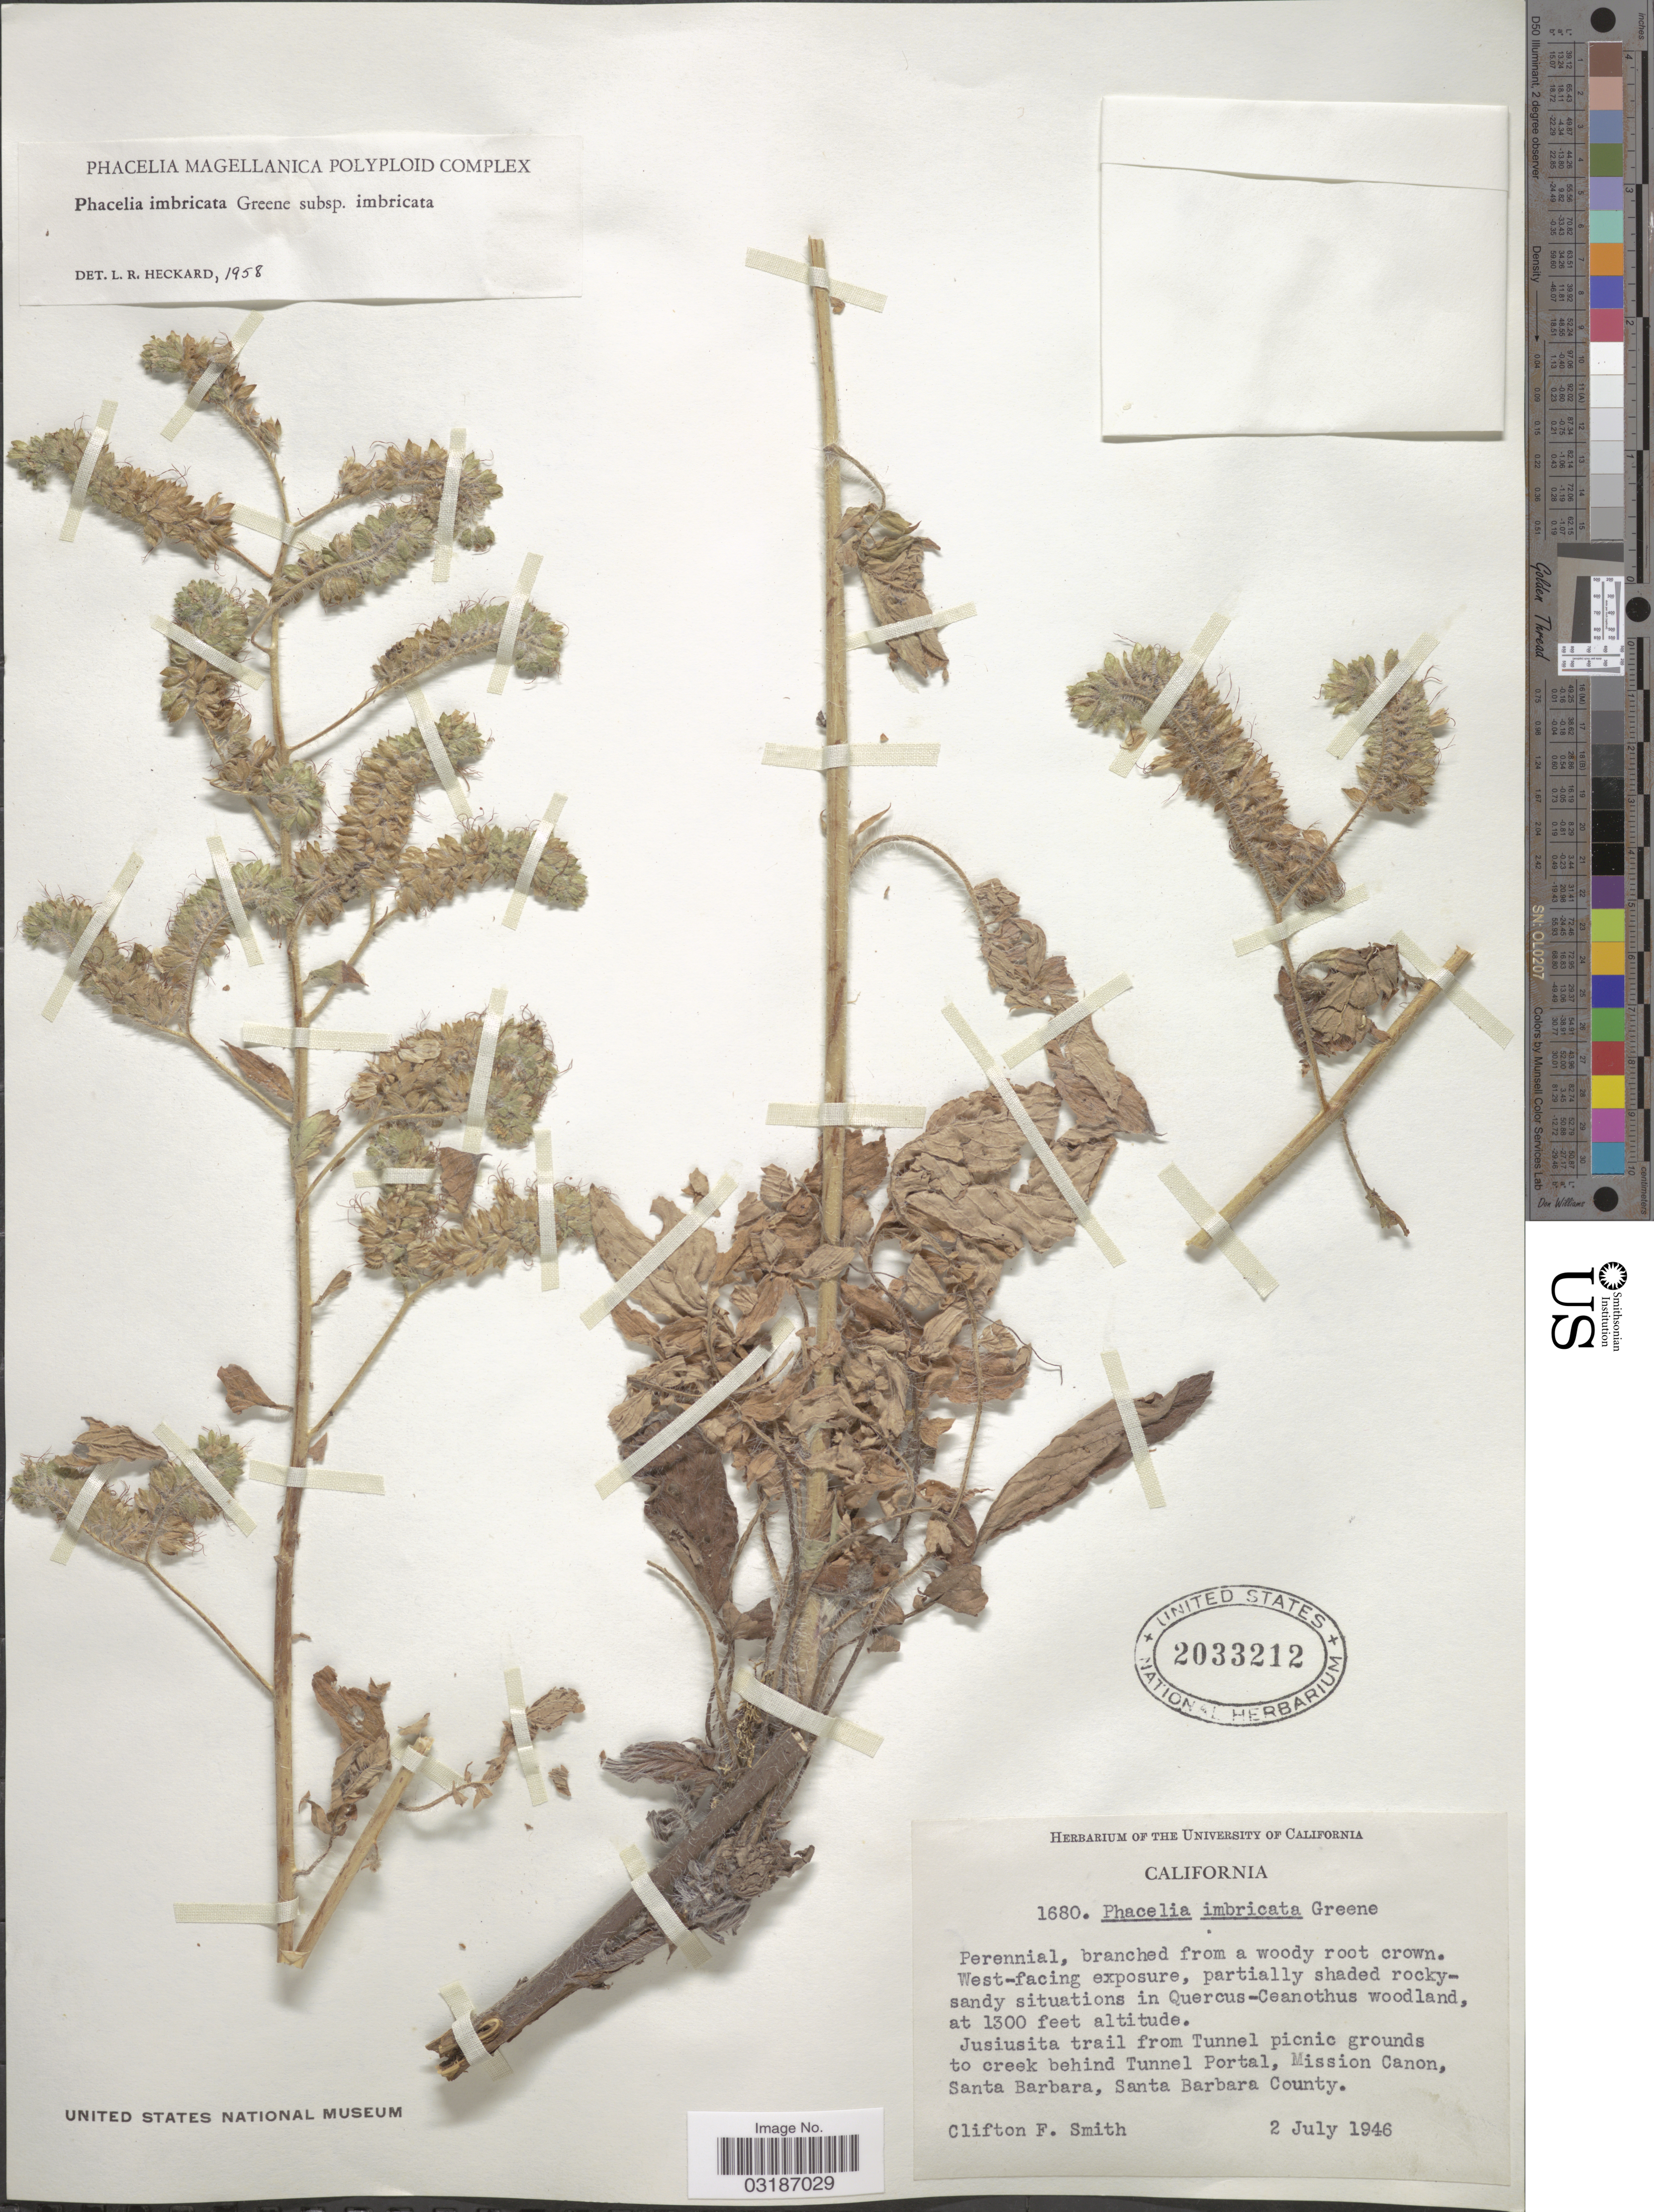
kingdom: Plantae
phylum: Tracheophyta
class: Magnoliopsida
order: Boraginales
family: Hydrophyllaceae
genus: Phacelia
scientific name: Phacelia imbricata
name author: Greene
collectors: C. F. Smith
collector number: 1680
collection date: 1946-07-02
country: United States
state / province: California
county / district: Santa Barbara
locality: Jusiusita trail from Tunnel picnic grounds to creek behind Tunnel Portal, Mission Canon, Santa Barbara, Santa Barbara County.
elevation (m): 396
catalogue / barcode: US 2033212